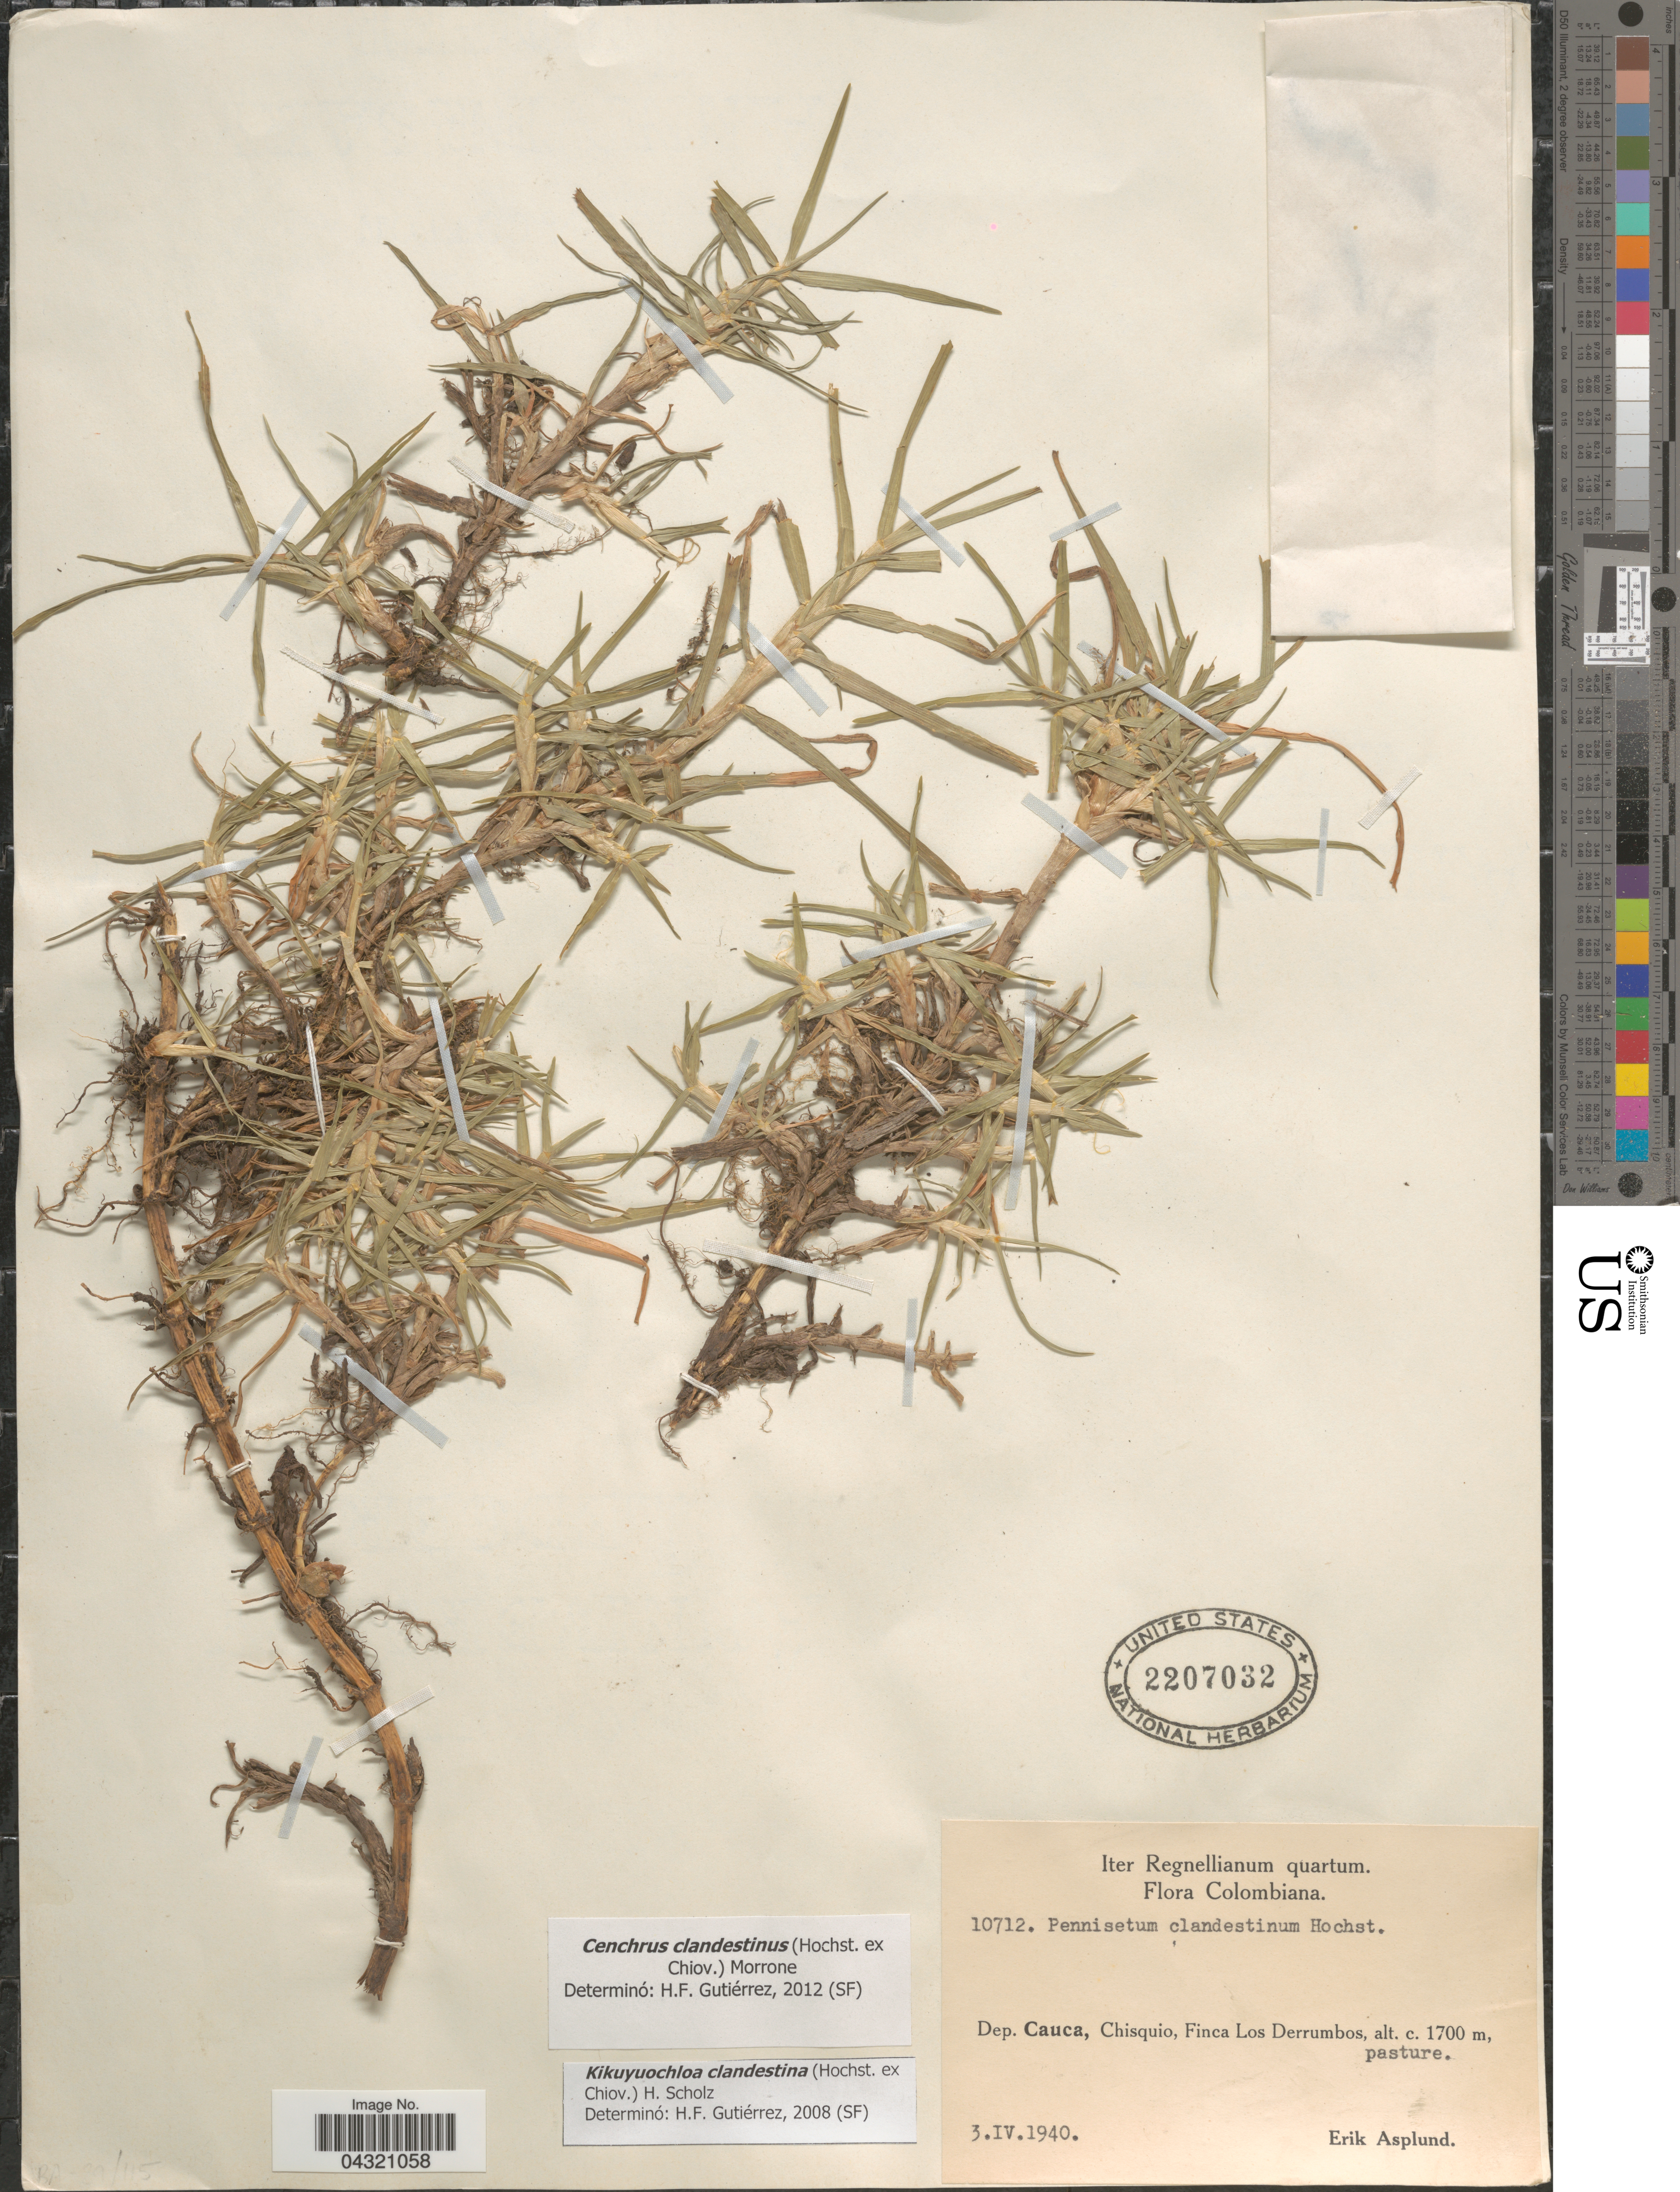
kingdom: Plantae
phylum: Tracheophyta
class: Liliopsida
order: Poales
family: Poaceae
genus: Cenchrus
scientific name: Cenchrus clandestinus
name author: (Hochst. & Chiov.) Morrone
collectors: E. Asplund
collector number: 10712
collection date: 1940-04-03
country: Colombia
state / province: Cauca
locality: Iter Regnellianum quartum. Dep. Cauca, Chisquio, Finca Los Derrumbos.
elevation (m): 1700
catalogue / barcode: US 2207032